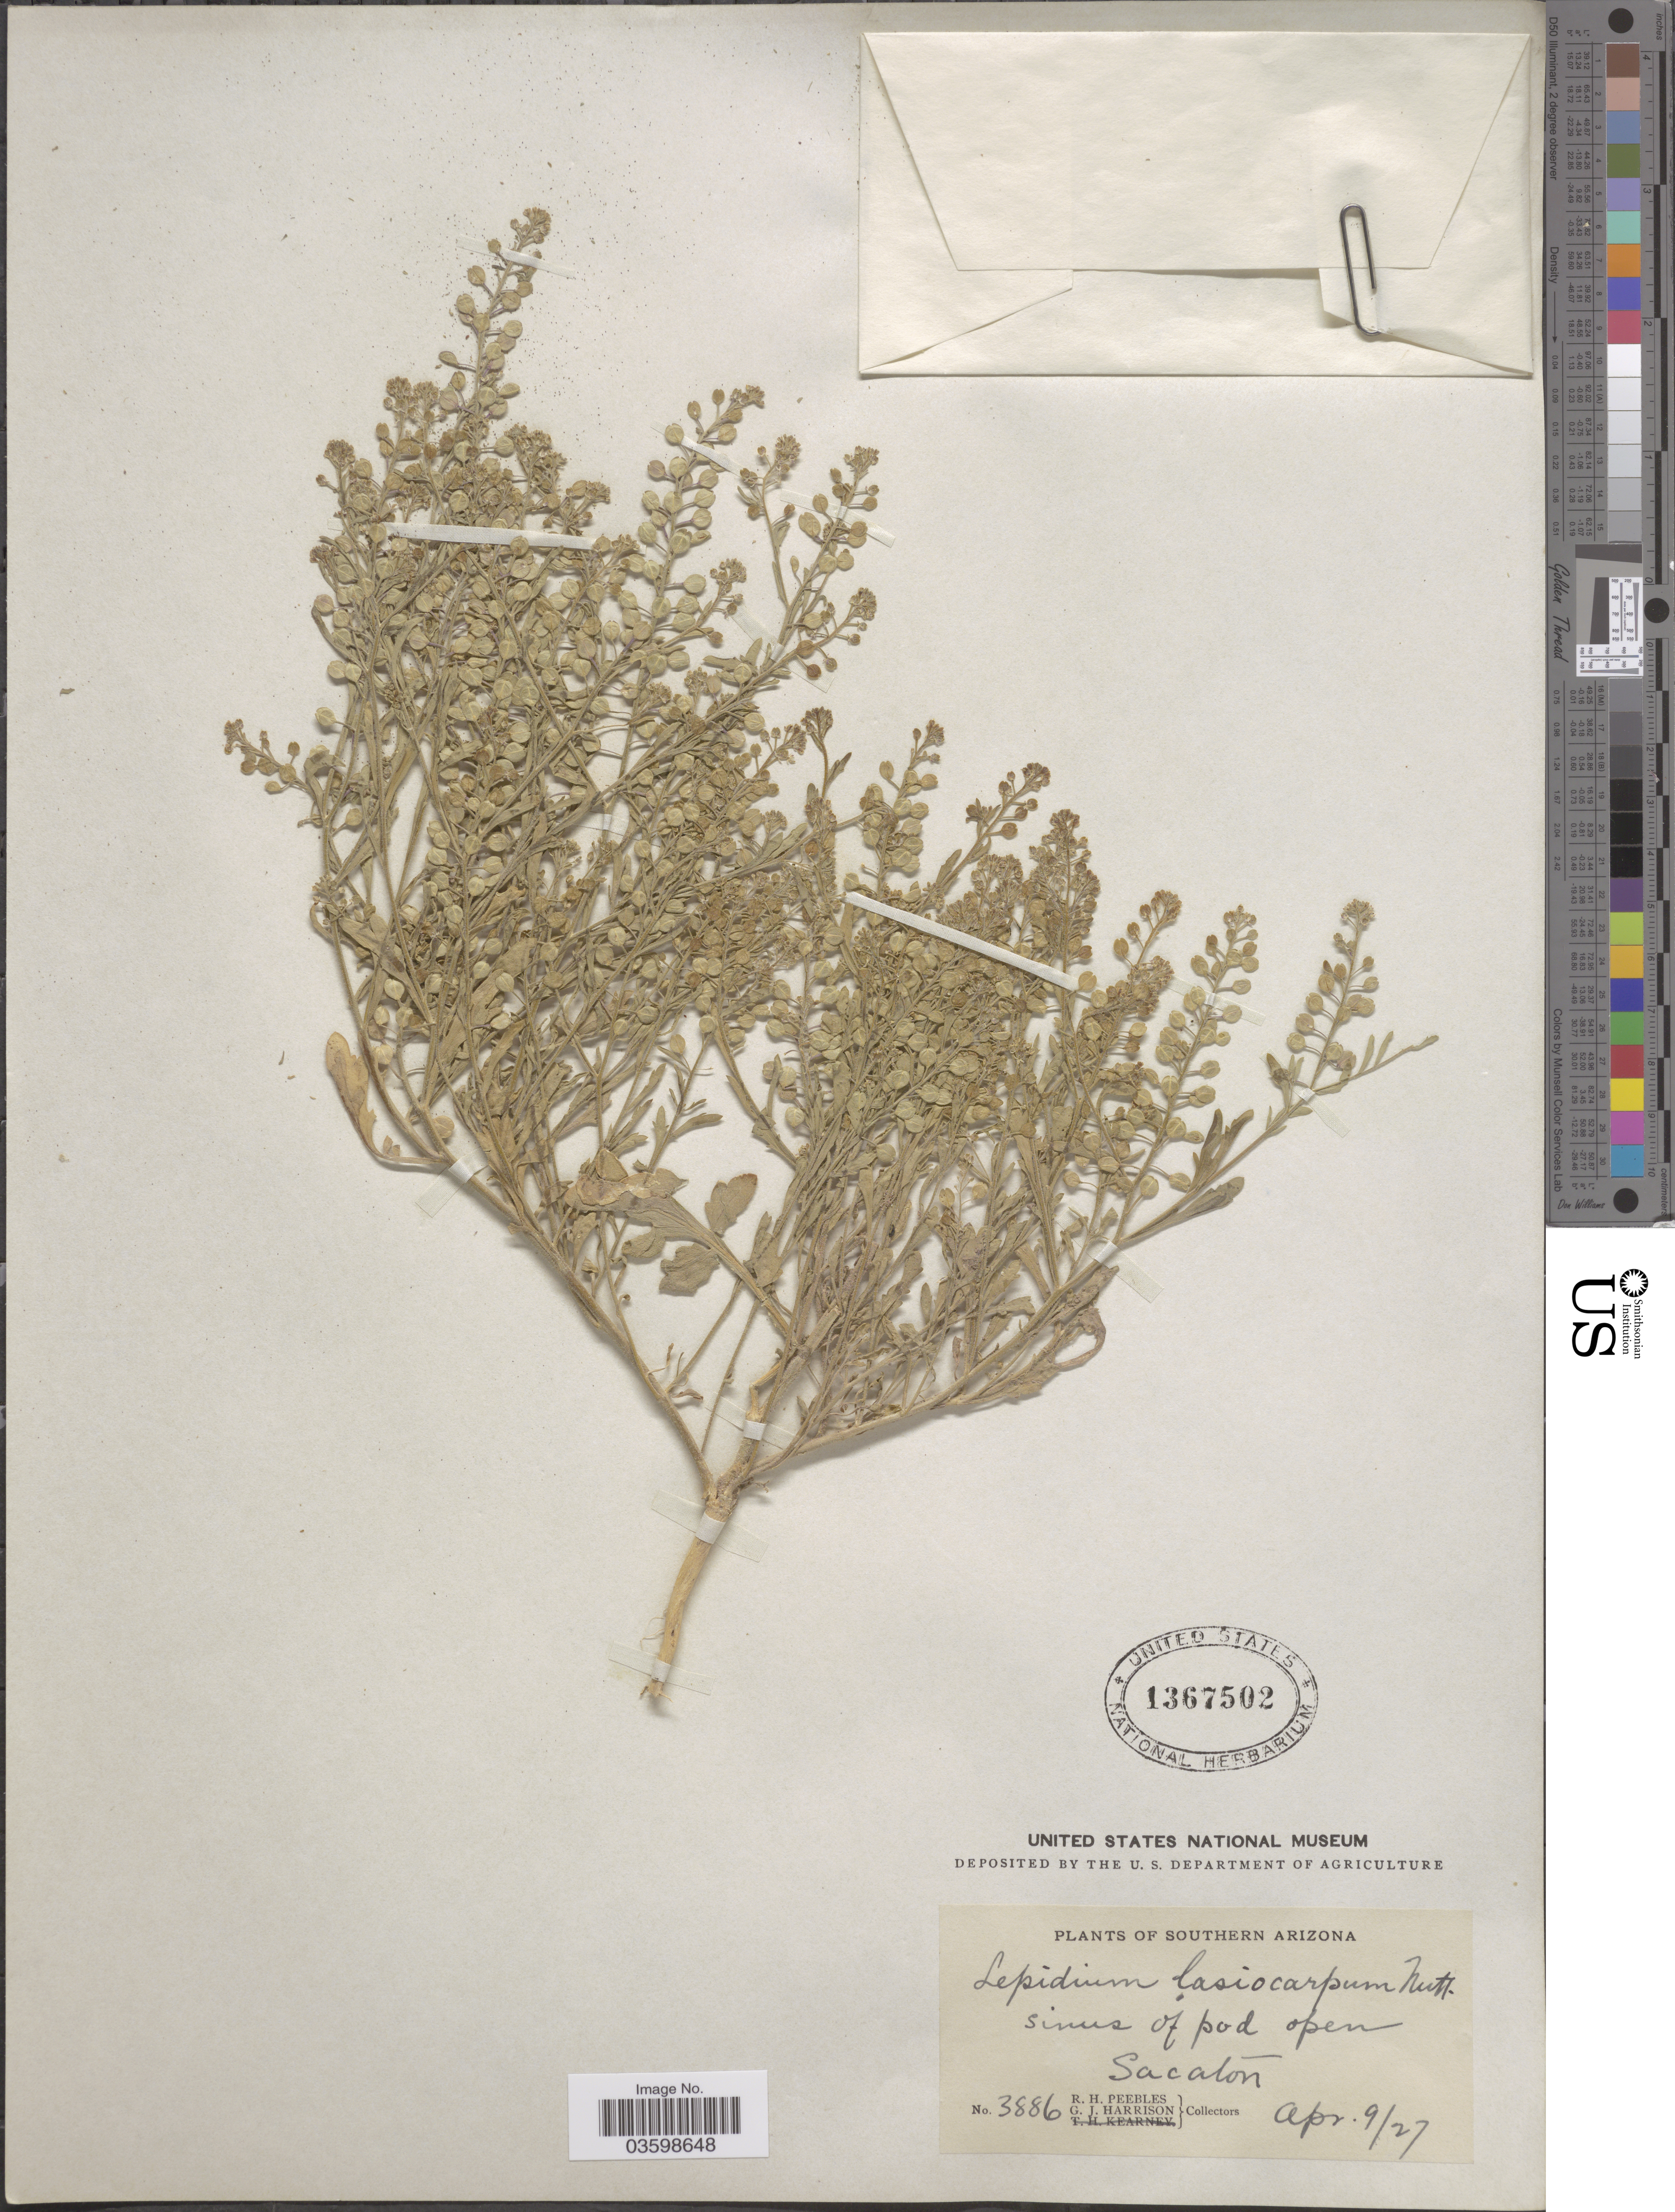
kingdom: Plantae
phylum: Tracheophyta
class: Magnoliopsida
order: Brassicales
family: Brassicaceae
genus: Lepidium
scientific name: Lepidium lasiocarpum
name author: Nutt.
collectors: R. H. Peebles & G. J. Harrison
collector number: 3886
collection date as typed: Transcribed d/m/y: 9/4/27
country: United States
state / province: Arizona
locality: Southern Arizona. Sacaton.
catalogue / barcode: US 1367502